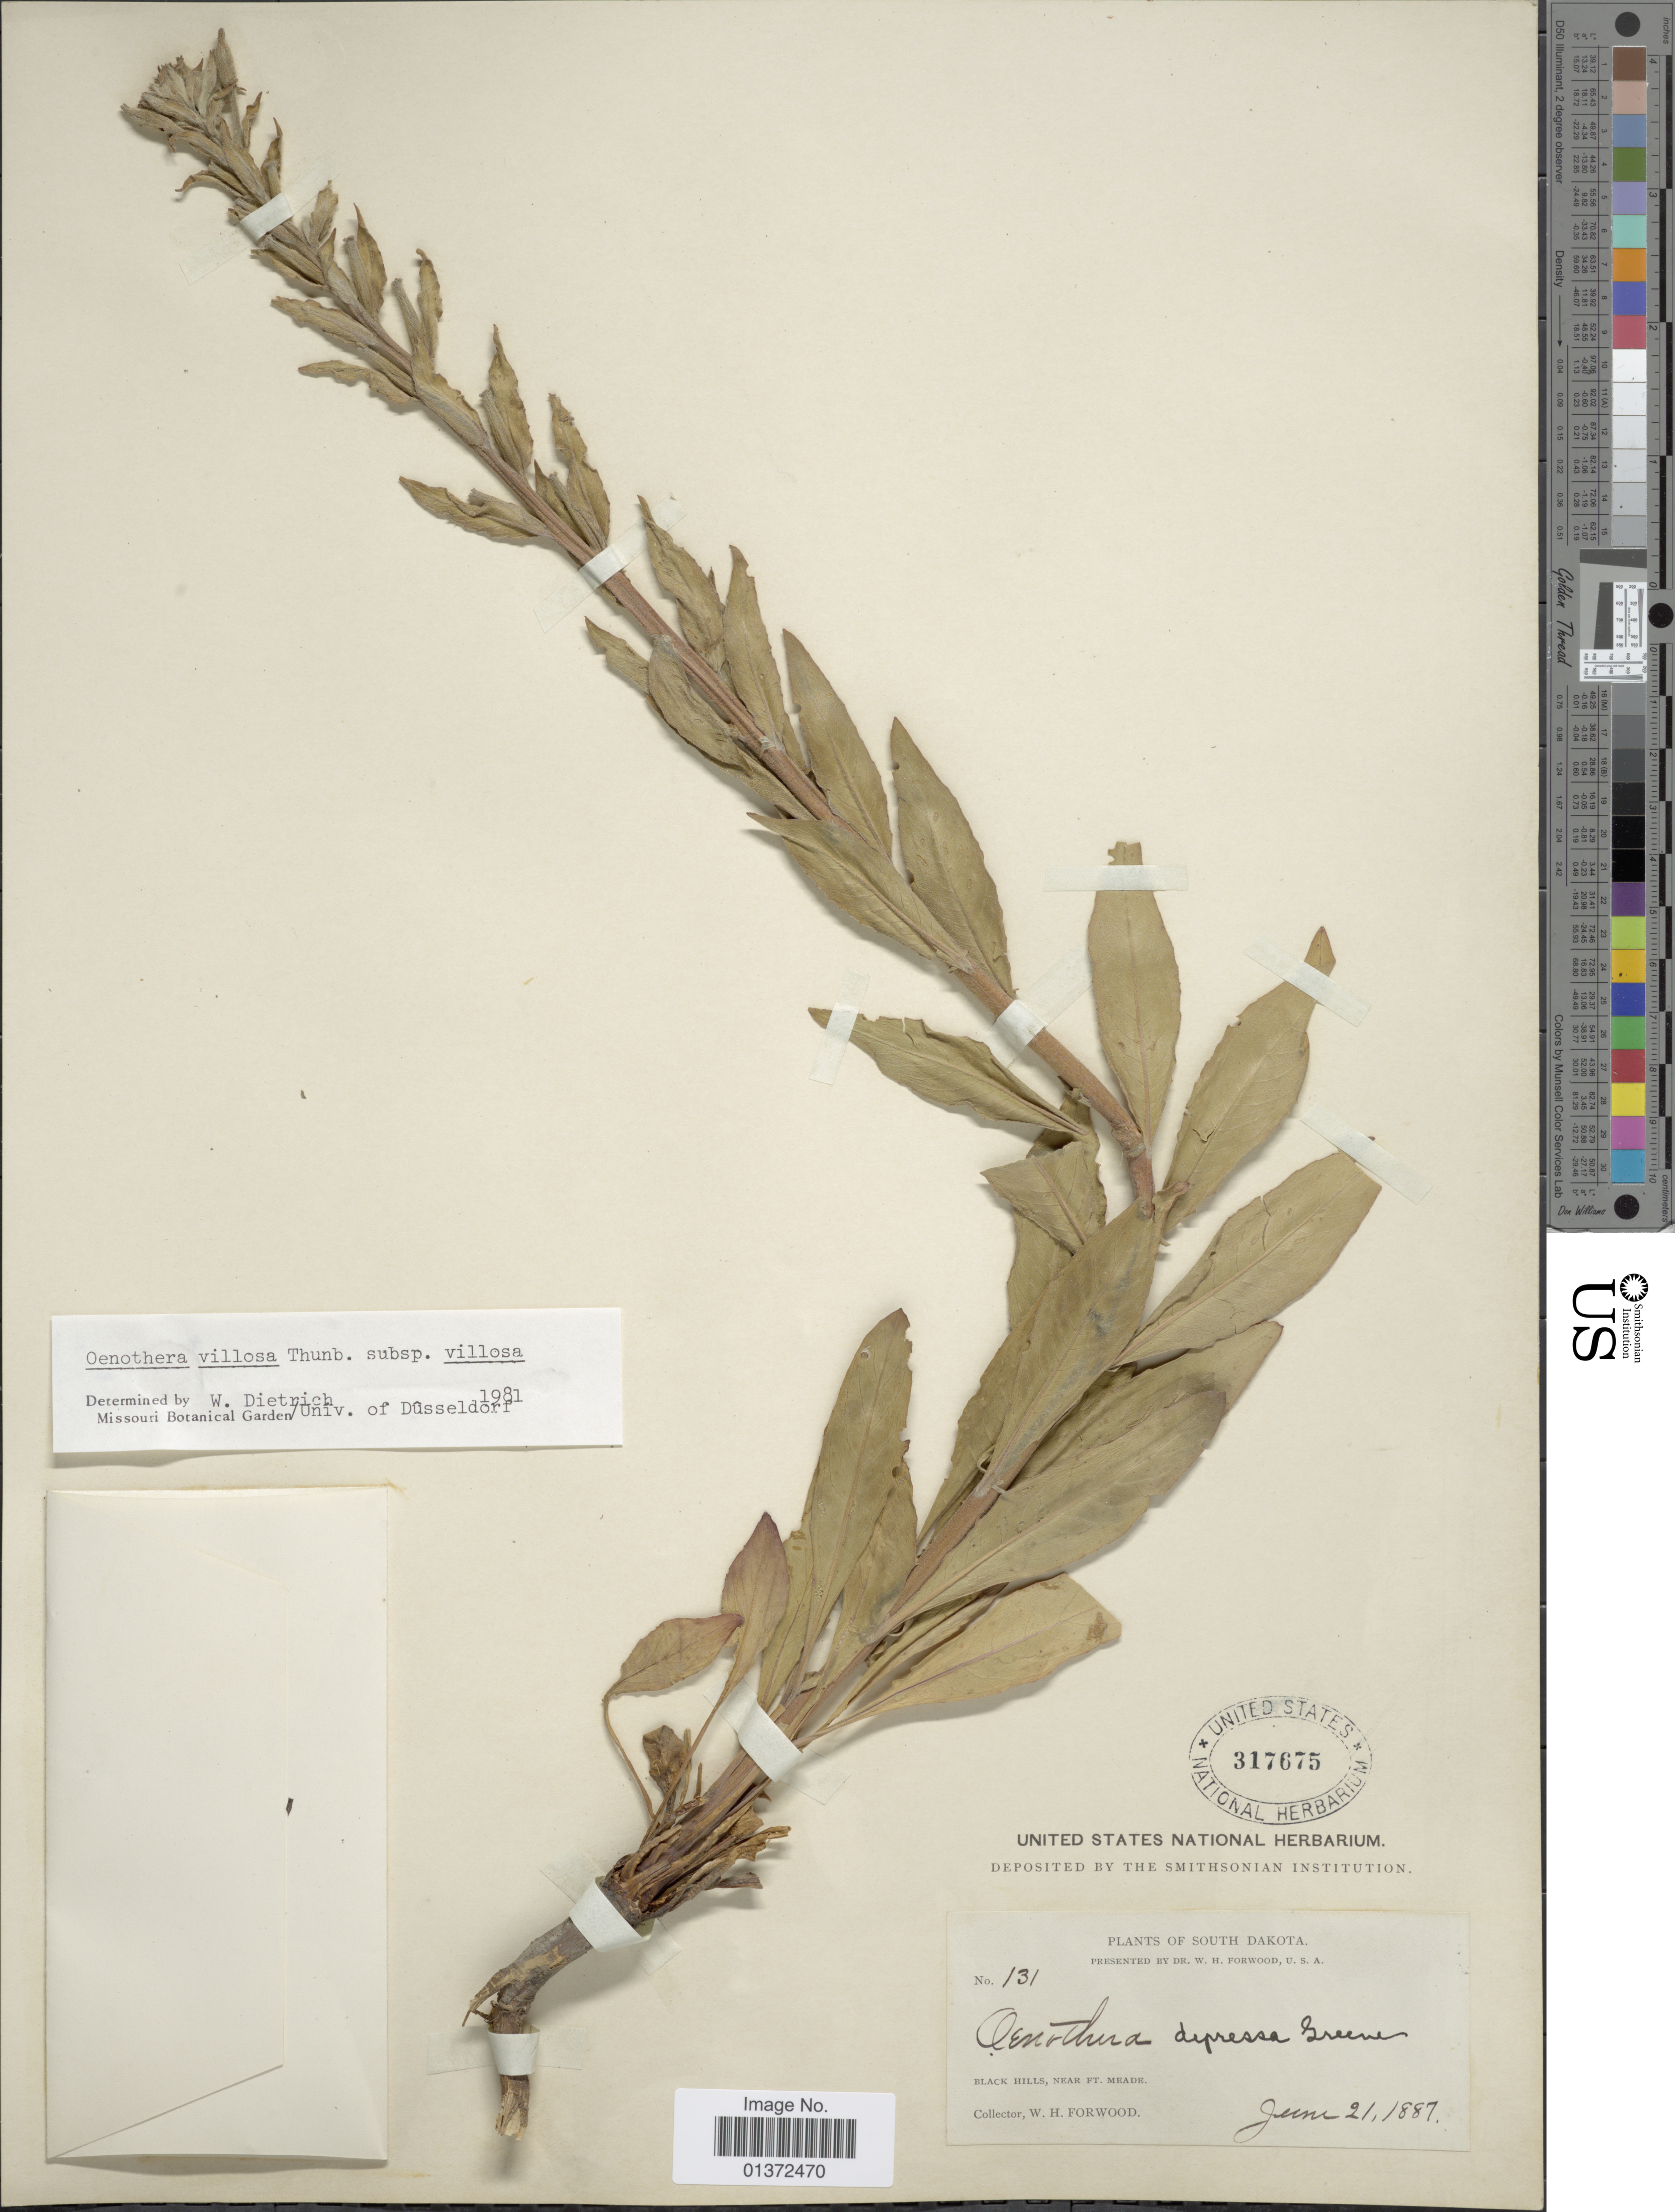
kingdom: Plantae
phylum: Tracheophyta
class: Magnoliopsida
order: Myrtales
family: Onagraceae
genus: Oenothera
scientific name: Oenothera villosa subsp. villosa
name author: Thunb.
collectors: W. Forwood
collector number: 131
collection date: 1887-06-21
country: United States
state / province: South Dakota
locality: Black Hills, near Ft. Meade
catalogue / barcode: US 317675